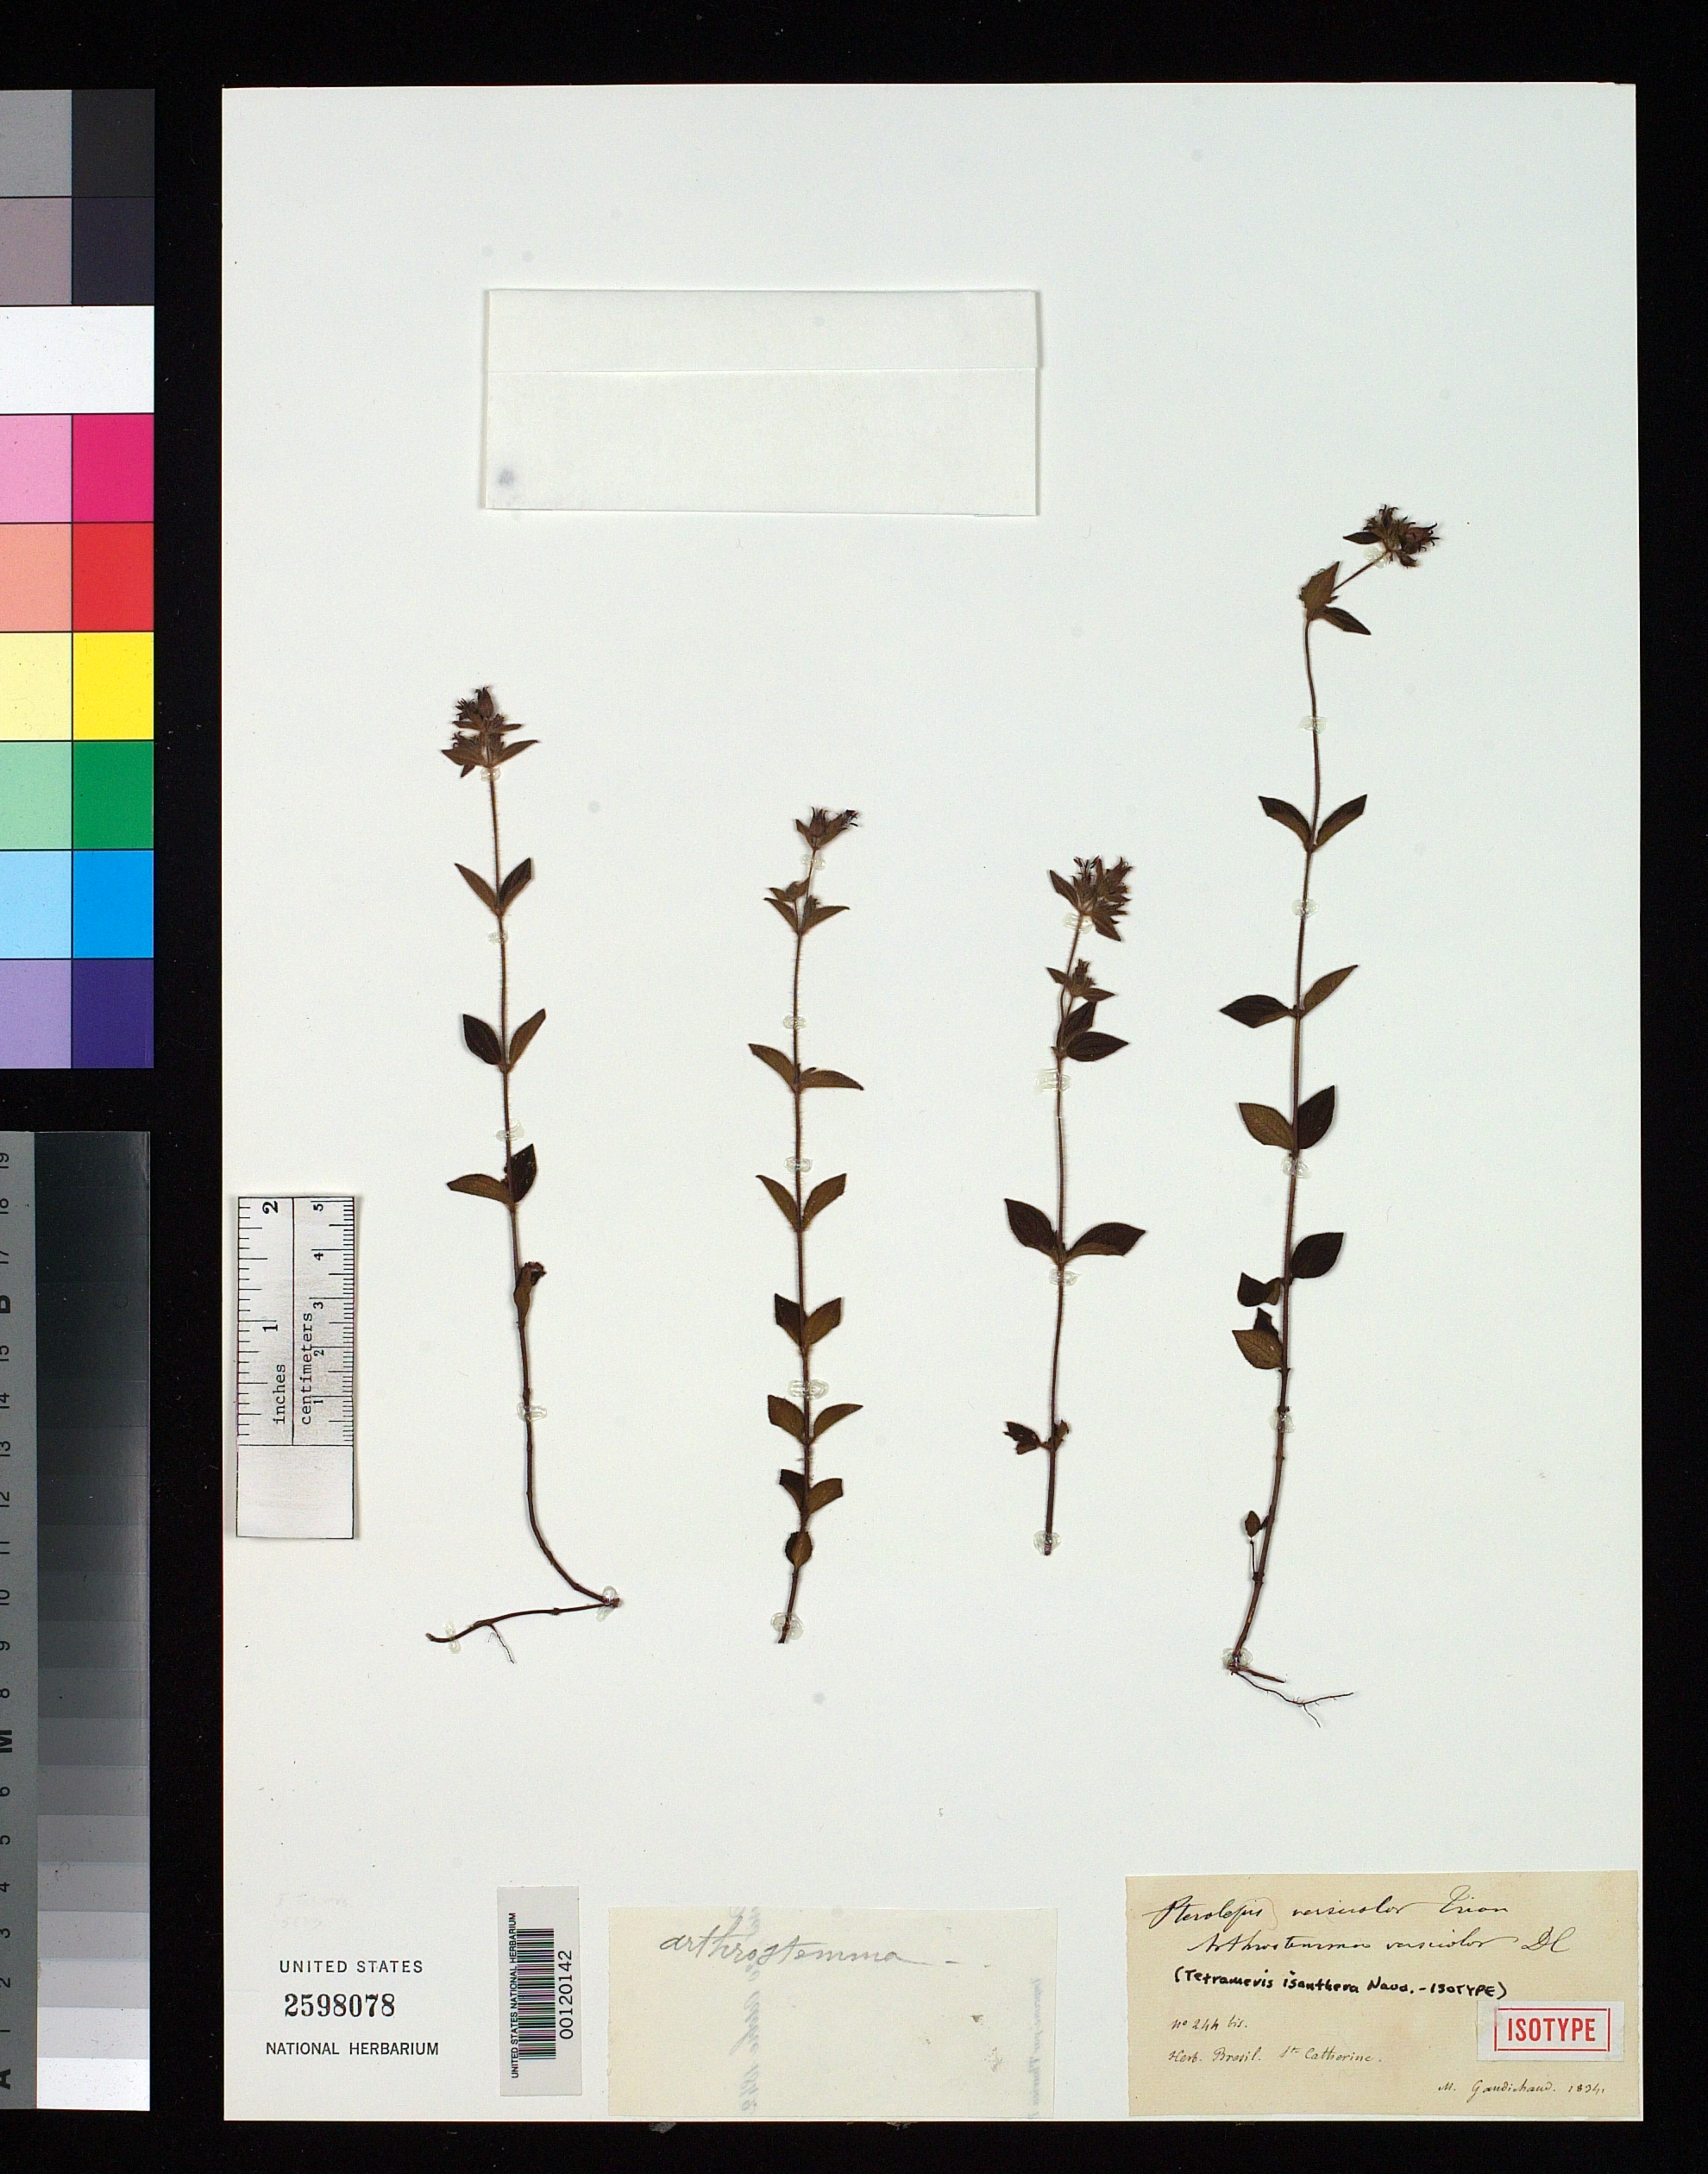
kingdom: Plantae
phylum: Tracheophyta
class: Magnoliopsida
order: Myrtales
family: Melastomataceae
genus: Tetrameris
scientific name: Tetrameris isanthera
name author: Naudin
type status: Isotype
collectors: C. Gaudichaud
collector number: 244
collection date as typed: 1834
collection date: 1834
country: Brazil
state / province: Santa Catarina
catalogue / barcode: US 2598078